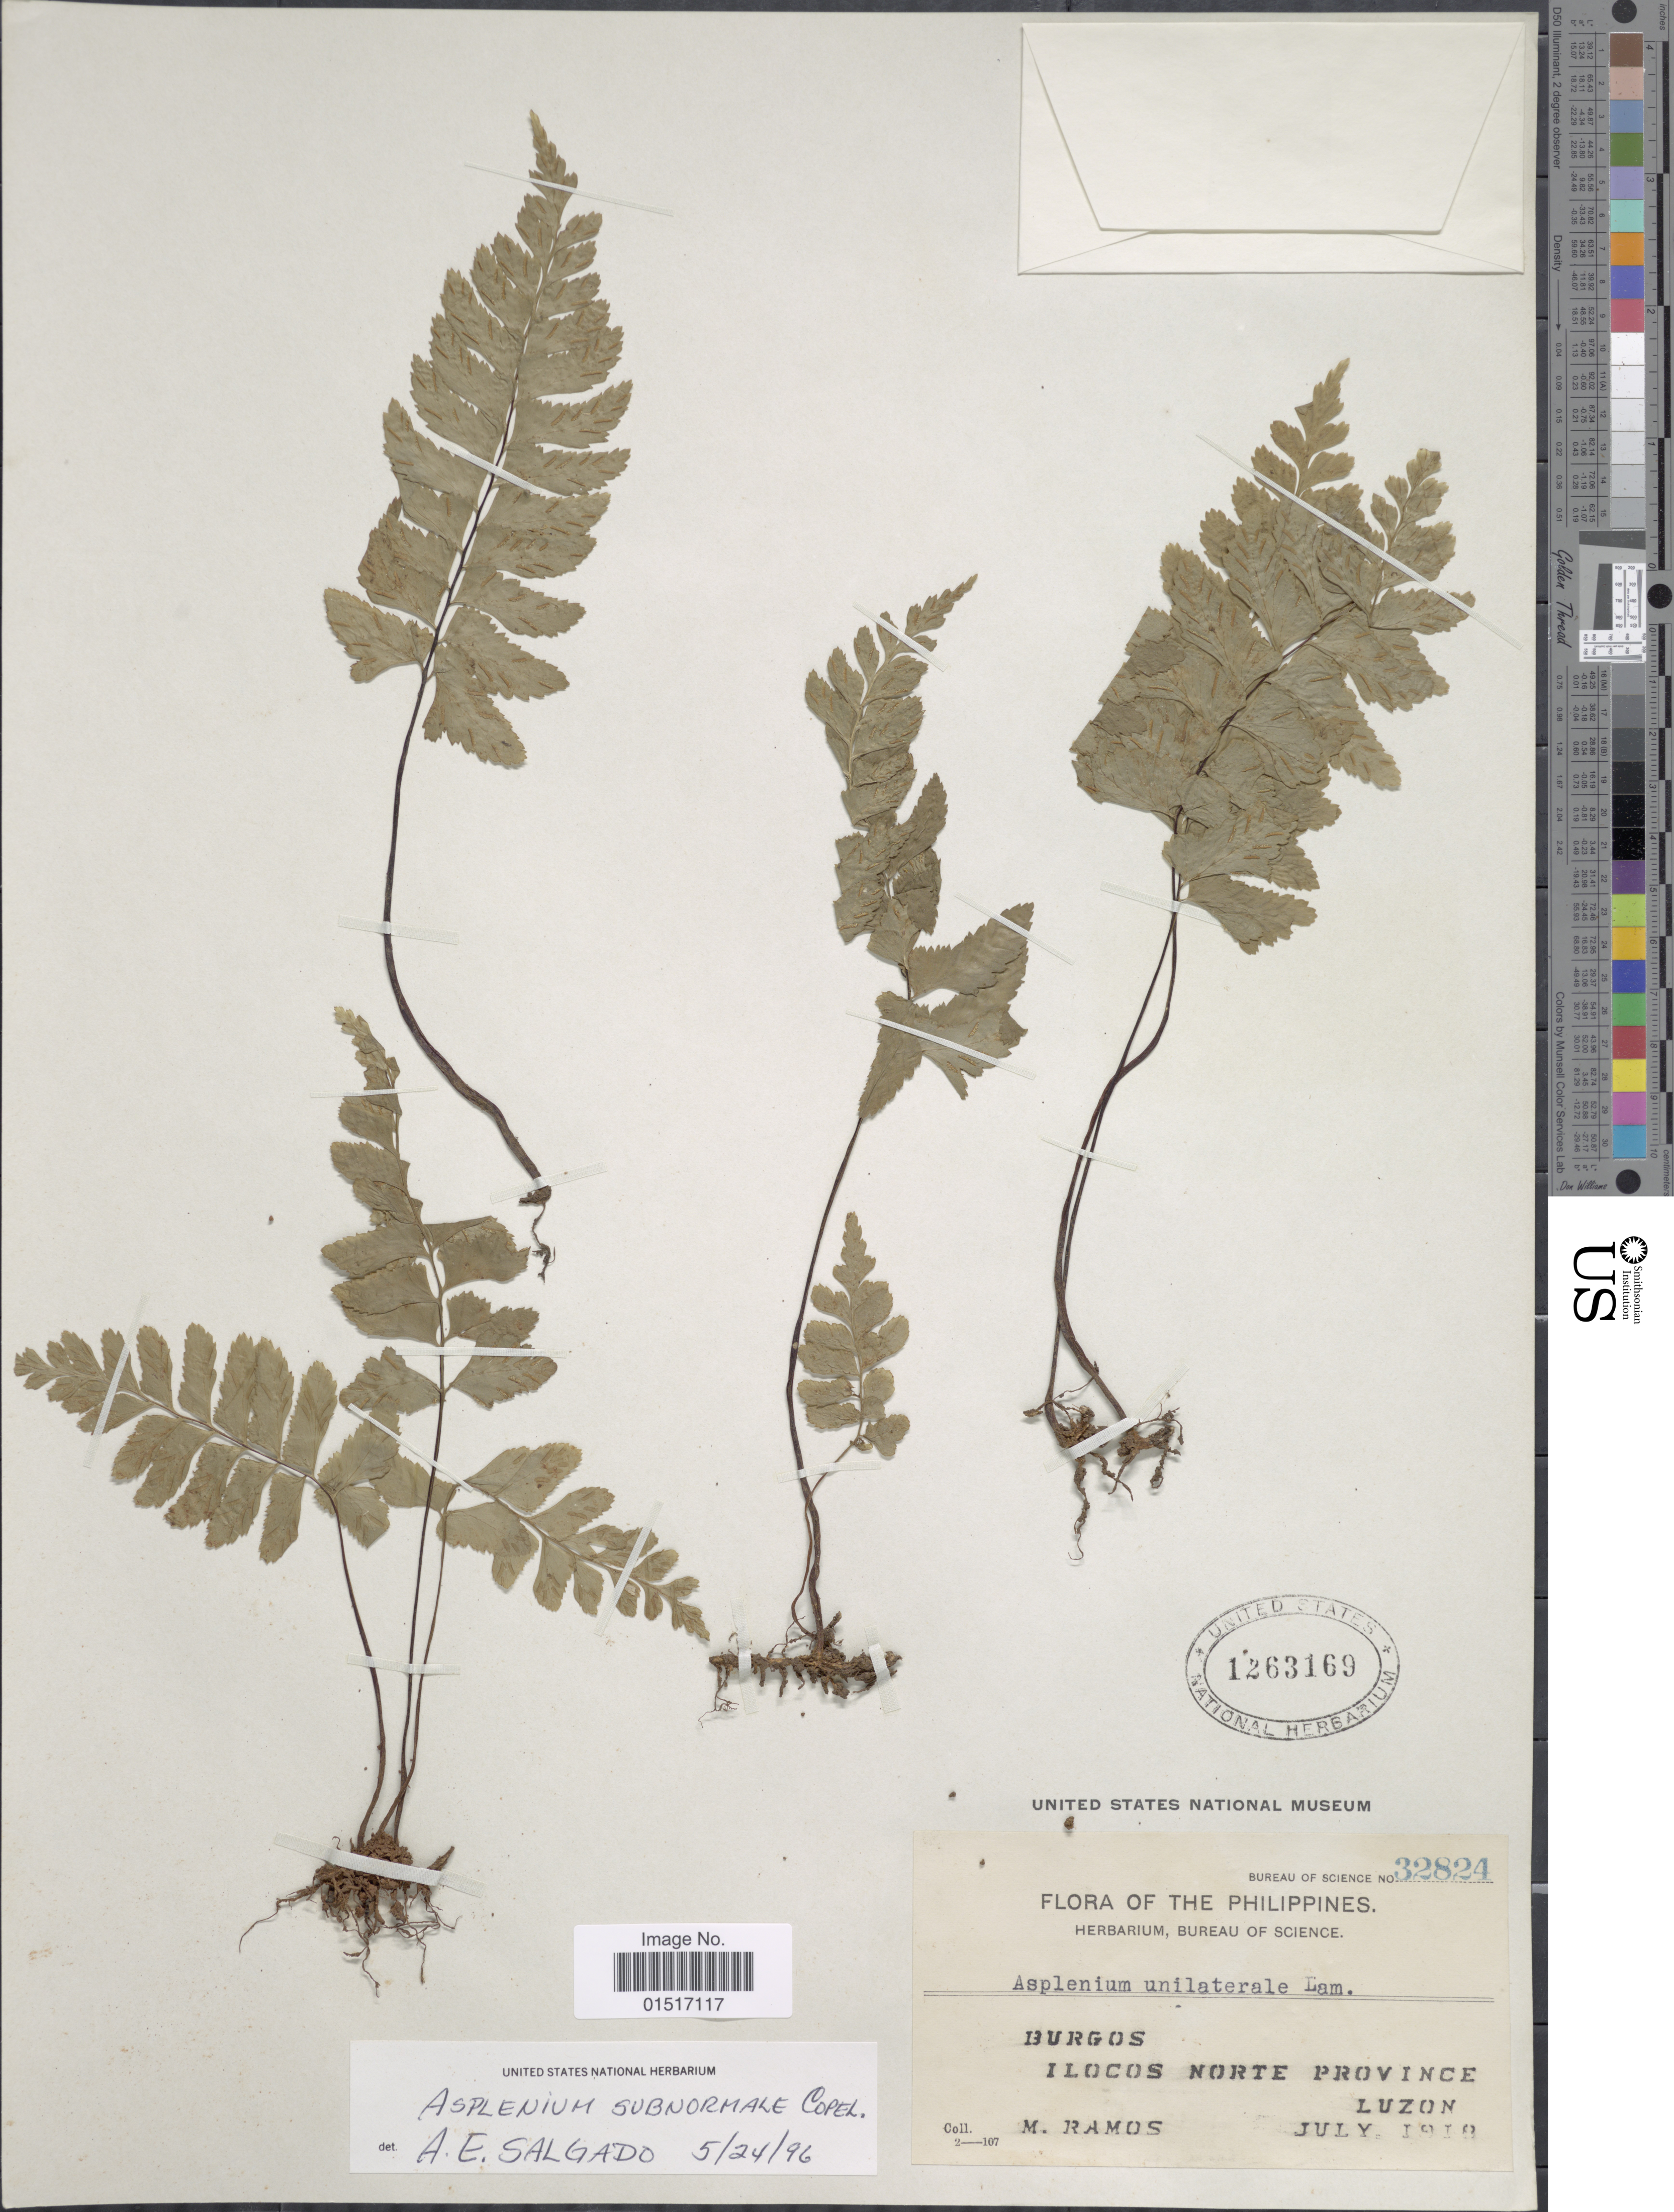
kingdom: Plantae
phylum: Tracheophyta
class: Polypodiopsida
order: Polypodiales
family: Aspleniaceae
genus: Asplenium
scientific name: Asplenium subnormale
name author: Copel.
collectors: M. Ramos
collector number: Bureau of Science 32824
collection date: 1918-07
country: Philippines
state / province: Ilocos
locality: Burgos. Ilocos Norte Province. Luzon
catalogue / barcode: US 1263169